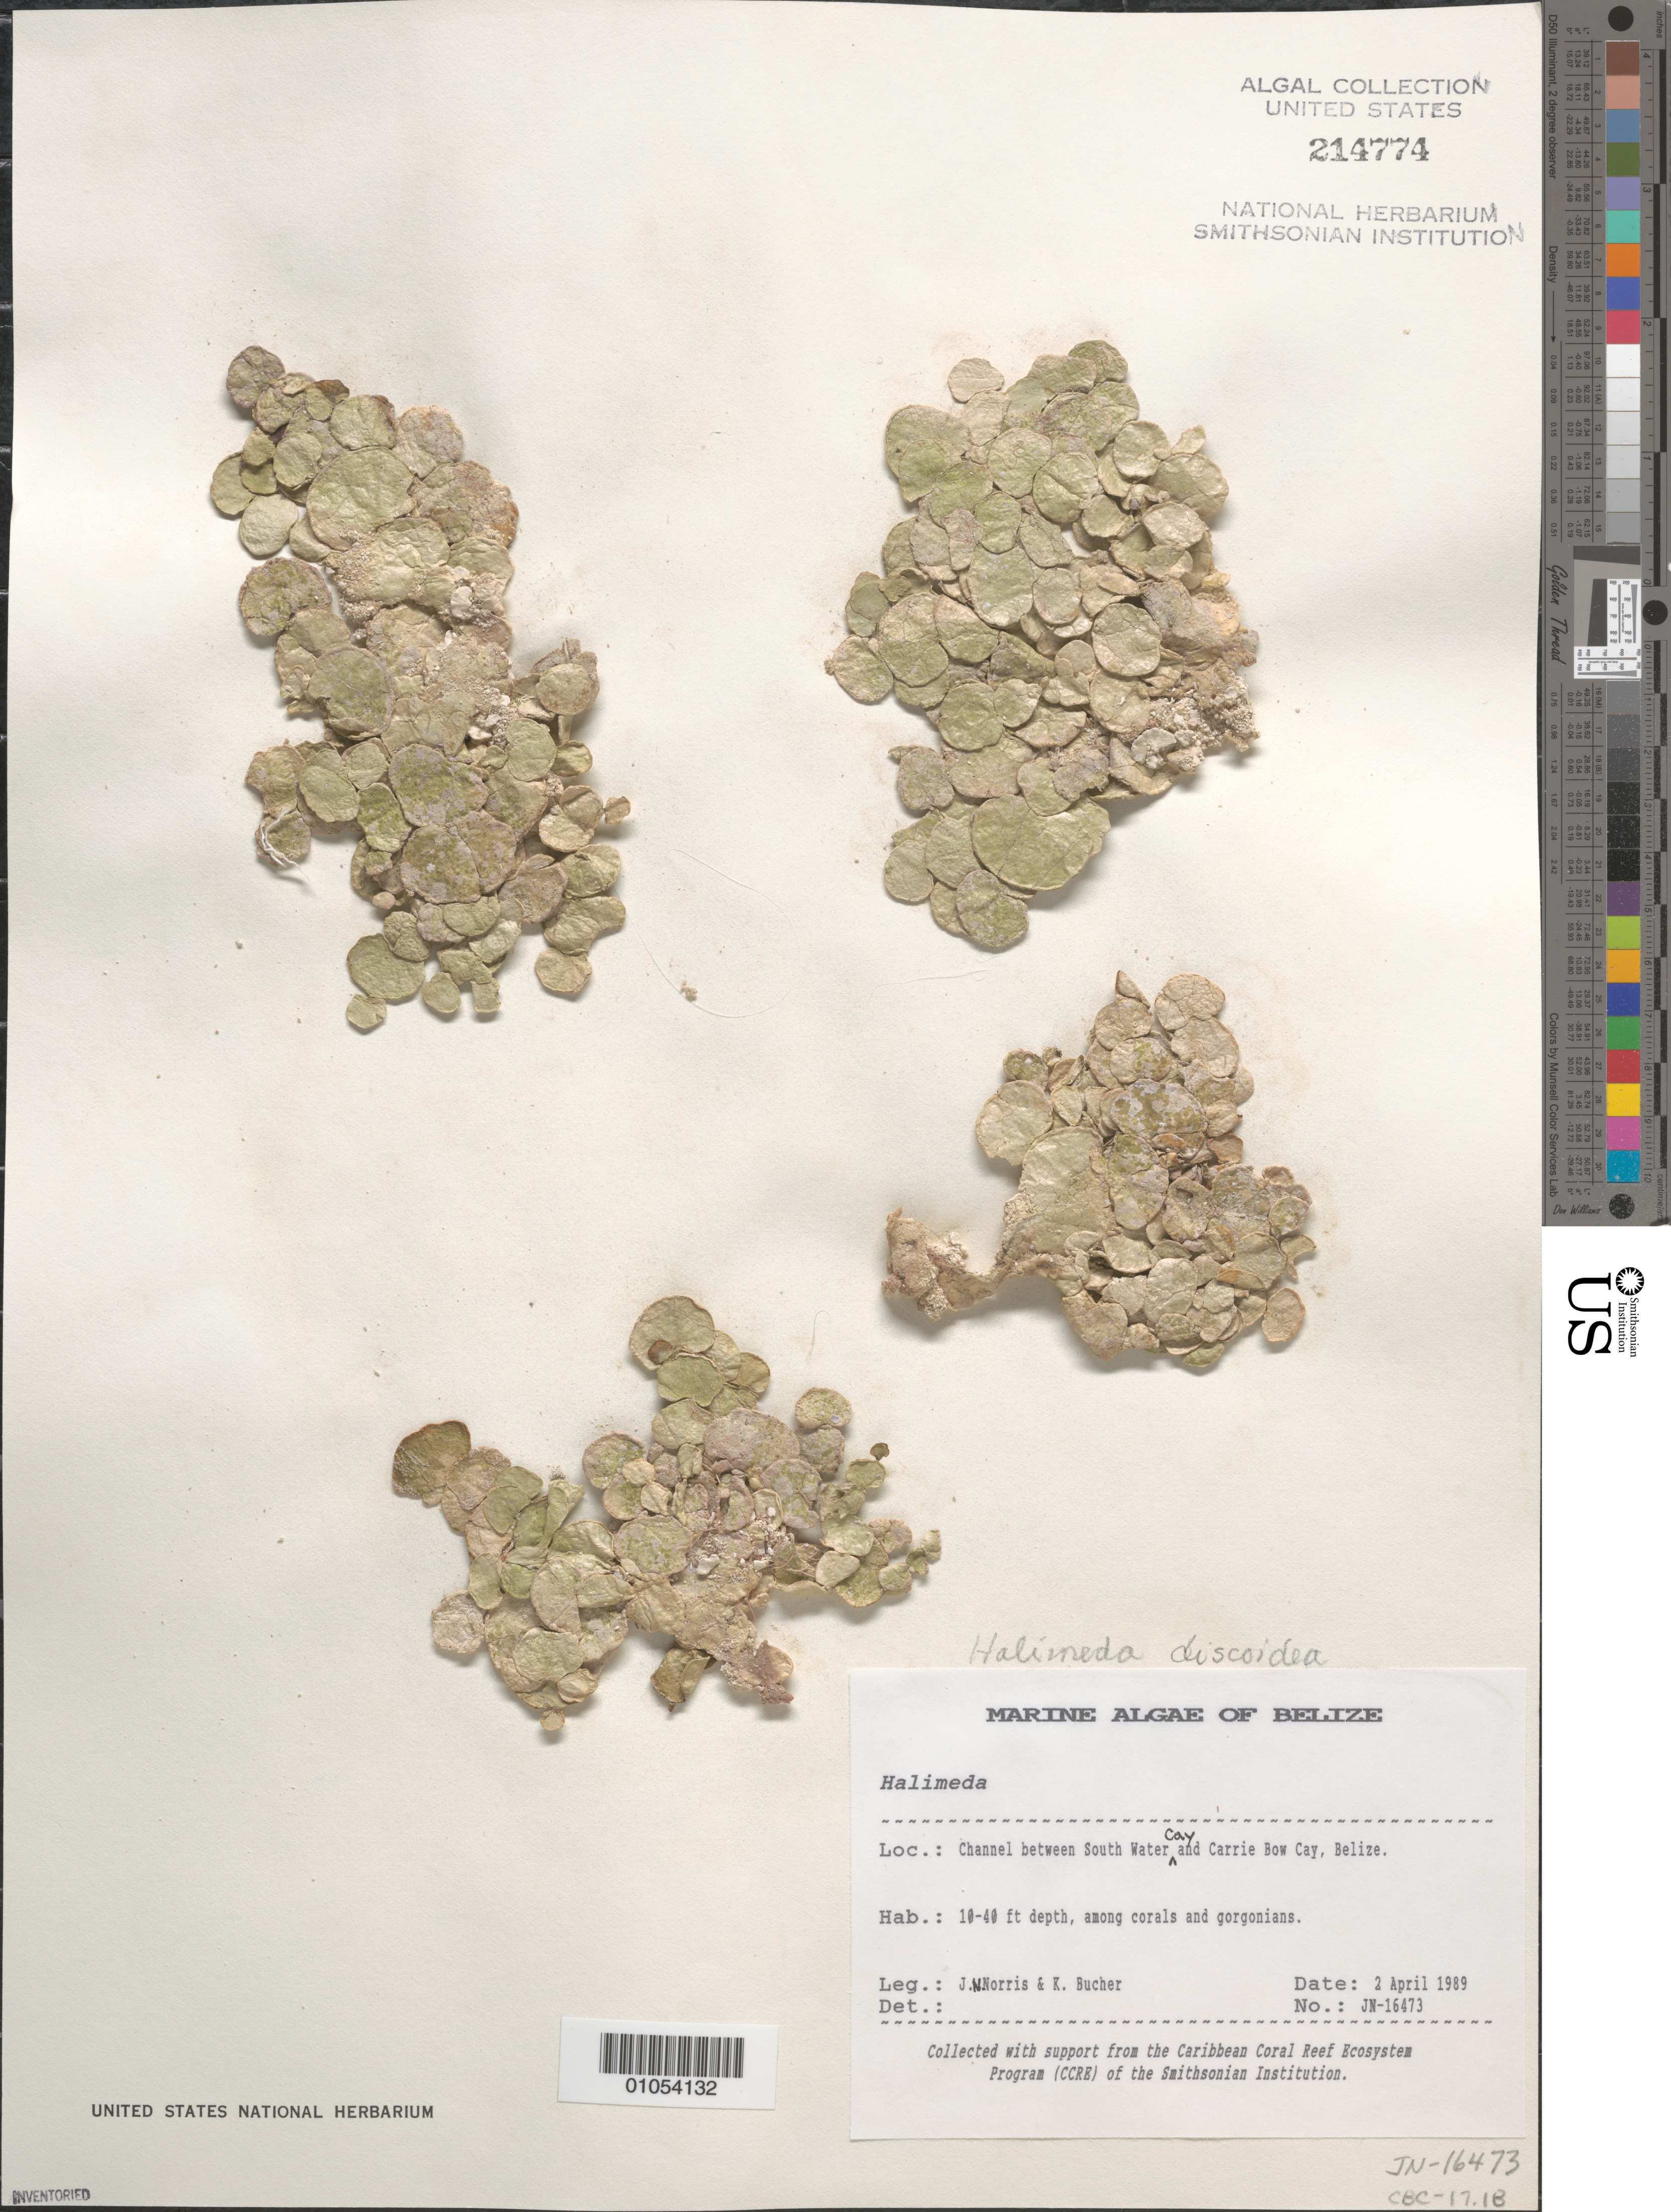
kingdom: Plantae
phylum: Chlorophyta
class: Ulvophyceae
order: Bryopsidales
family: Halimedaceae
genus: Halimeda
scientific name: Halimeda discoidea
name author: Decne.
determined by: Norris, James N.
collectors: J. N. Norris & K. E. Bucher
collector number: JN-16473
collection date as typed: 26 Apr 1981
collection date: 1981-04-26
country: Belize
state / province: Stann Creek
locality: Channel between South Water Cay and Carrie Bow Cay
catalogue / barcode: US 214774